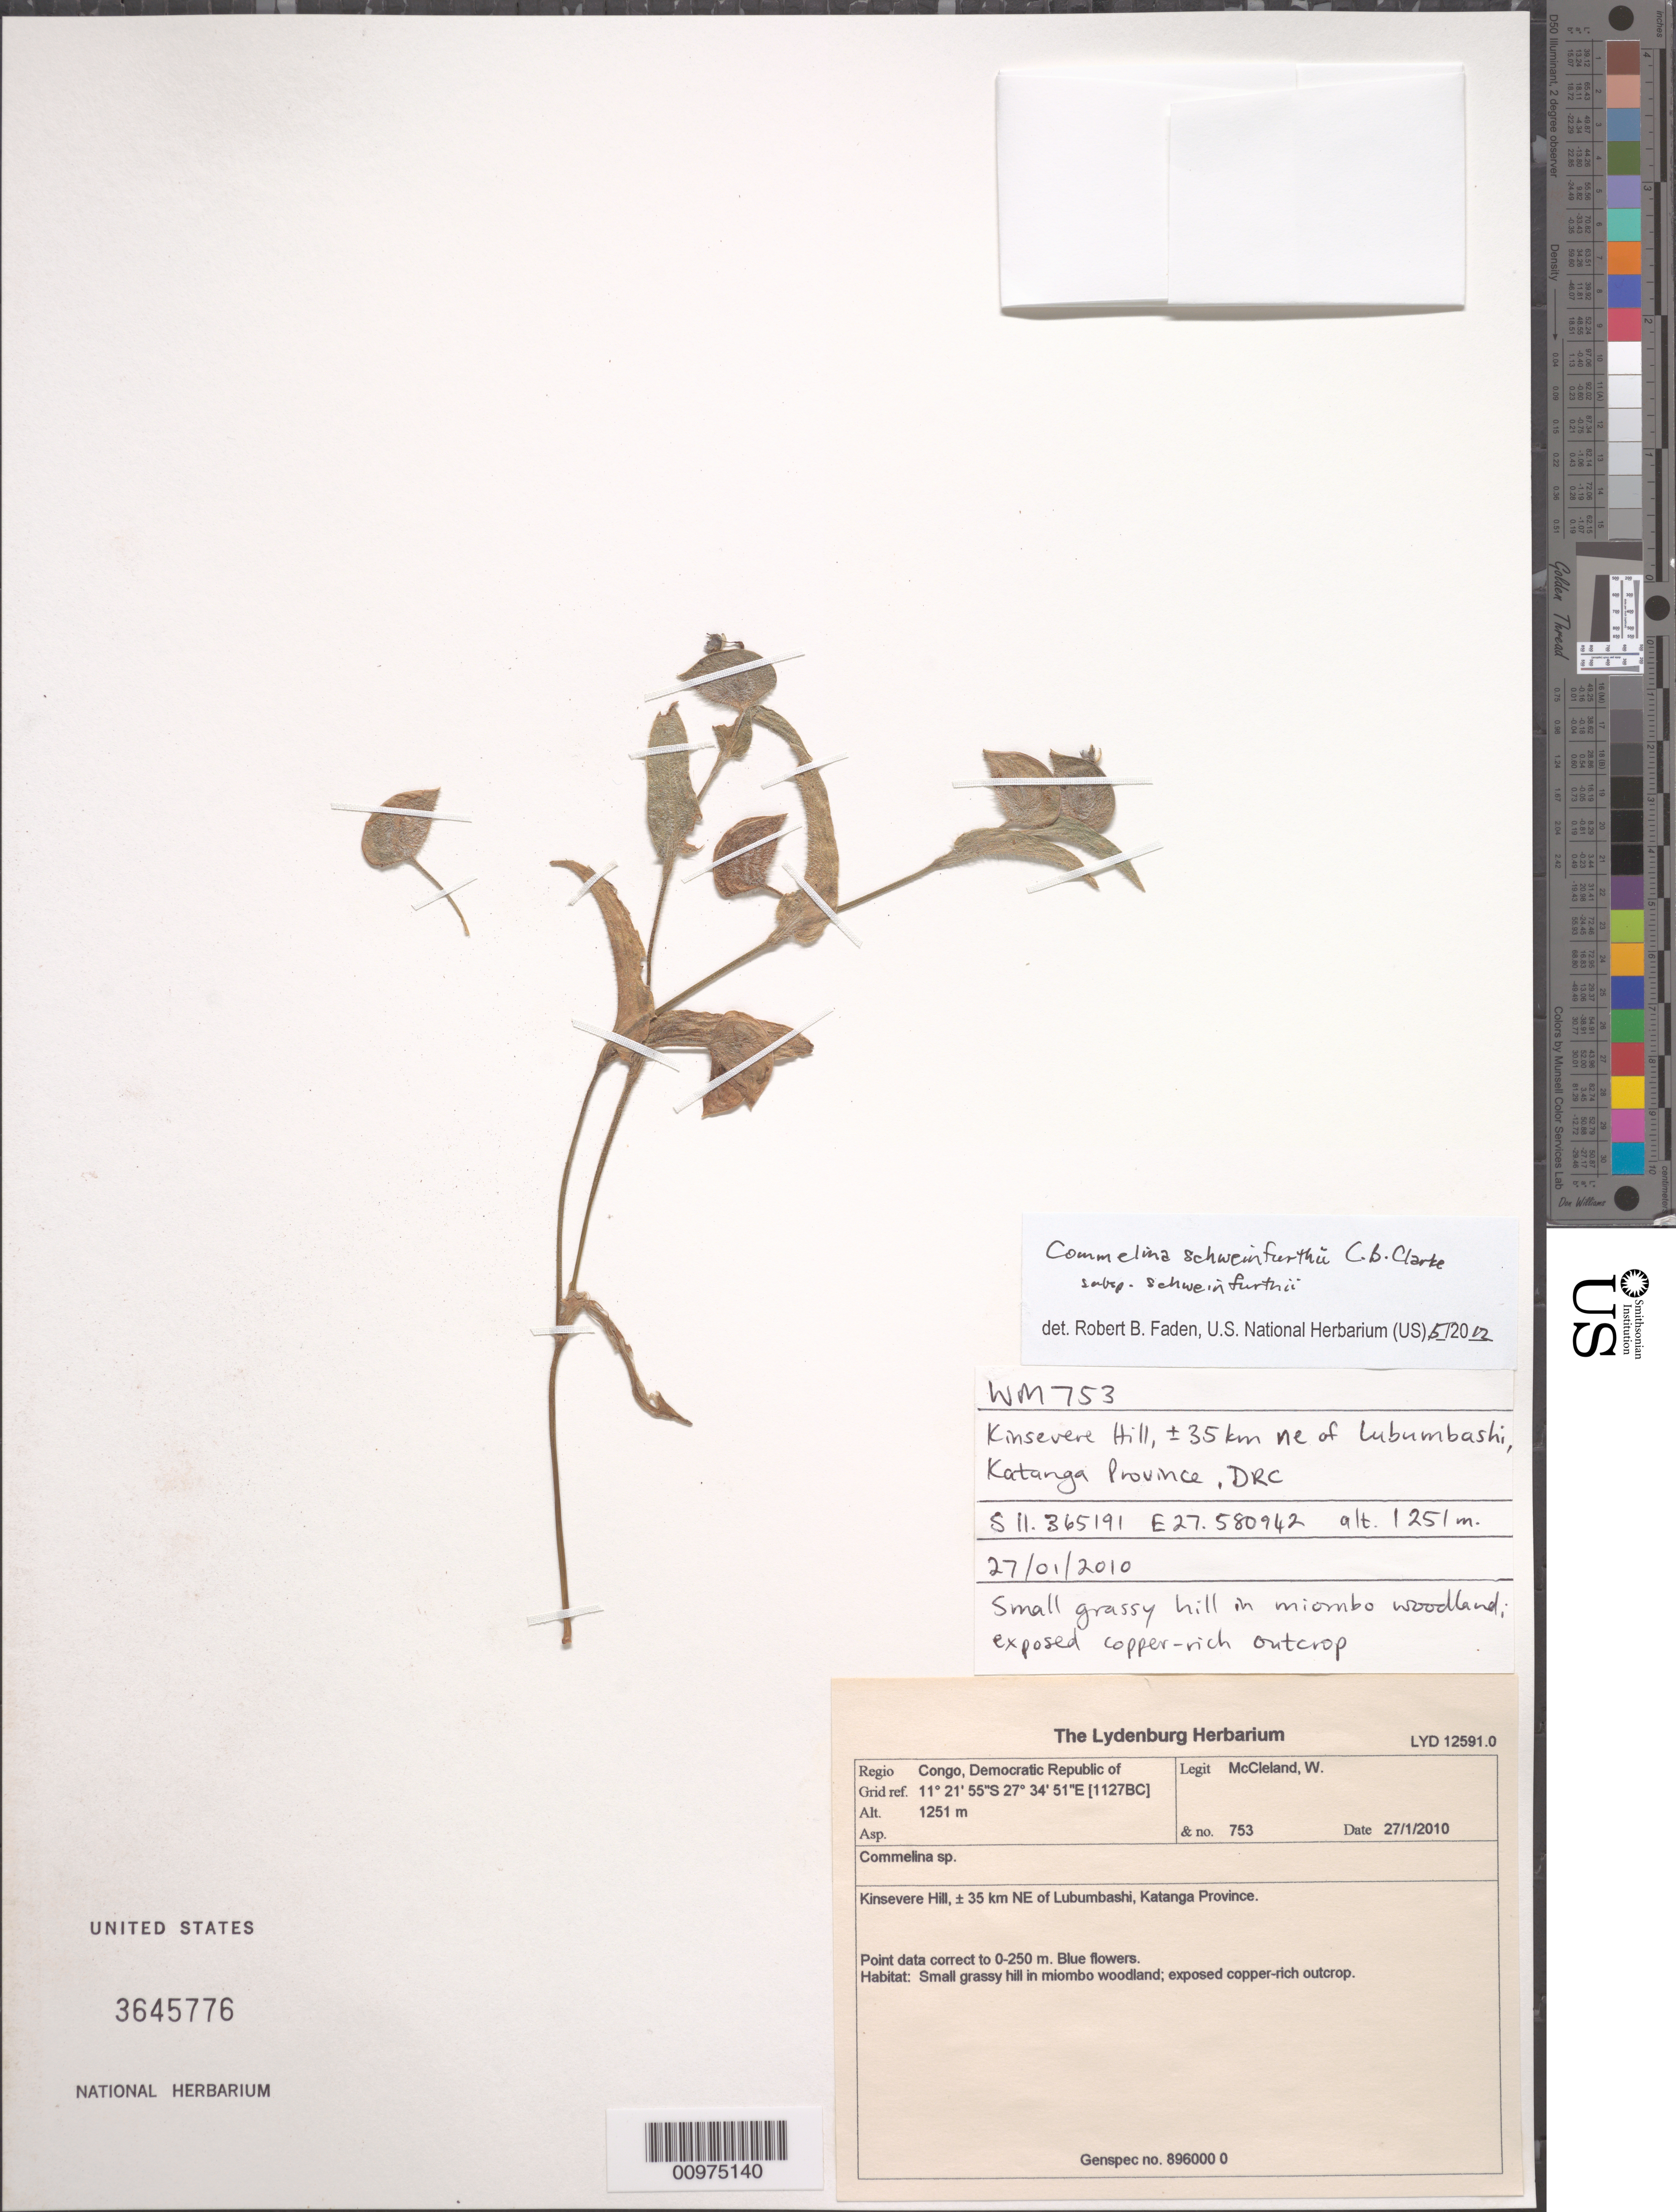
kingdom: Plantae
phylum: Tracheophyta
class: Liliopsida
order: Commelinales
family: Commelinaceae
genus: Commelina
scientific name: Commelina schweinfurthii subsp. schweinfurthii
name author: C.B. Clarke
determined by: Faden, Robert B., (US), Smithsonian Institution - National Museum of Natural History (UNITED STATES)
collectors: W. McCleland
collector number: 753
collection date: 2010-01-27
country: Congo, Democratic Republic of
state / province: Haut-Katanga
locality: Kinsevere Hill, ± 35 km NE of Lubumbashi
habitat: Habitat: Small grassy hill in miombo woodland; exposed copper-rich outcrop.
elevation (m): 1251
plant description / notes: GRID REFERENCE: 1127BC Genspec no. 896000 0 Point data correct to 0-250 m.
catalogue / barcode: US 3645776